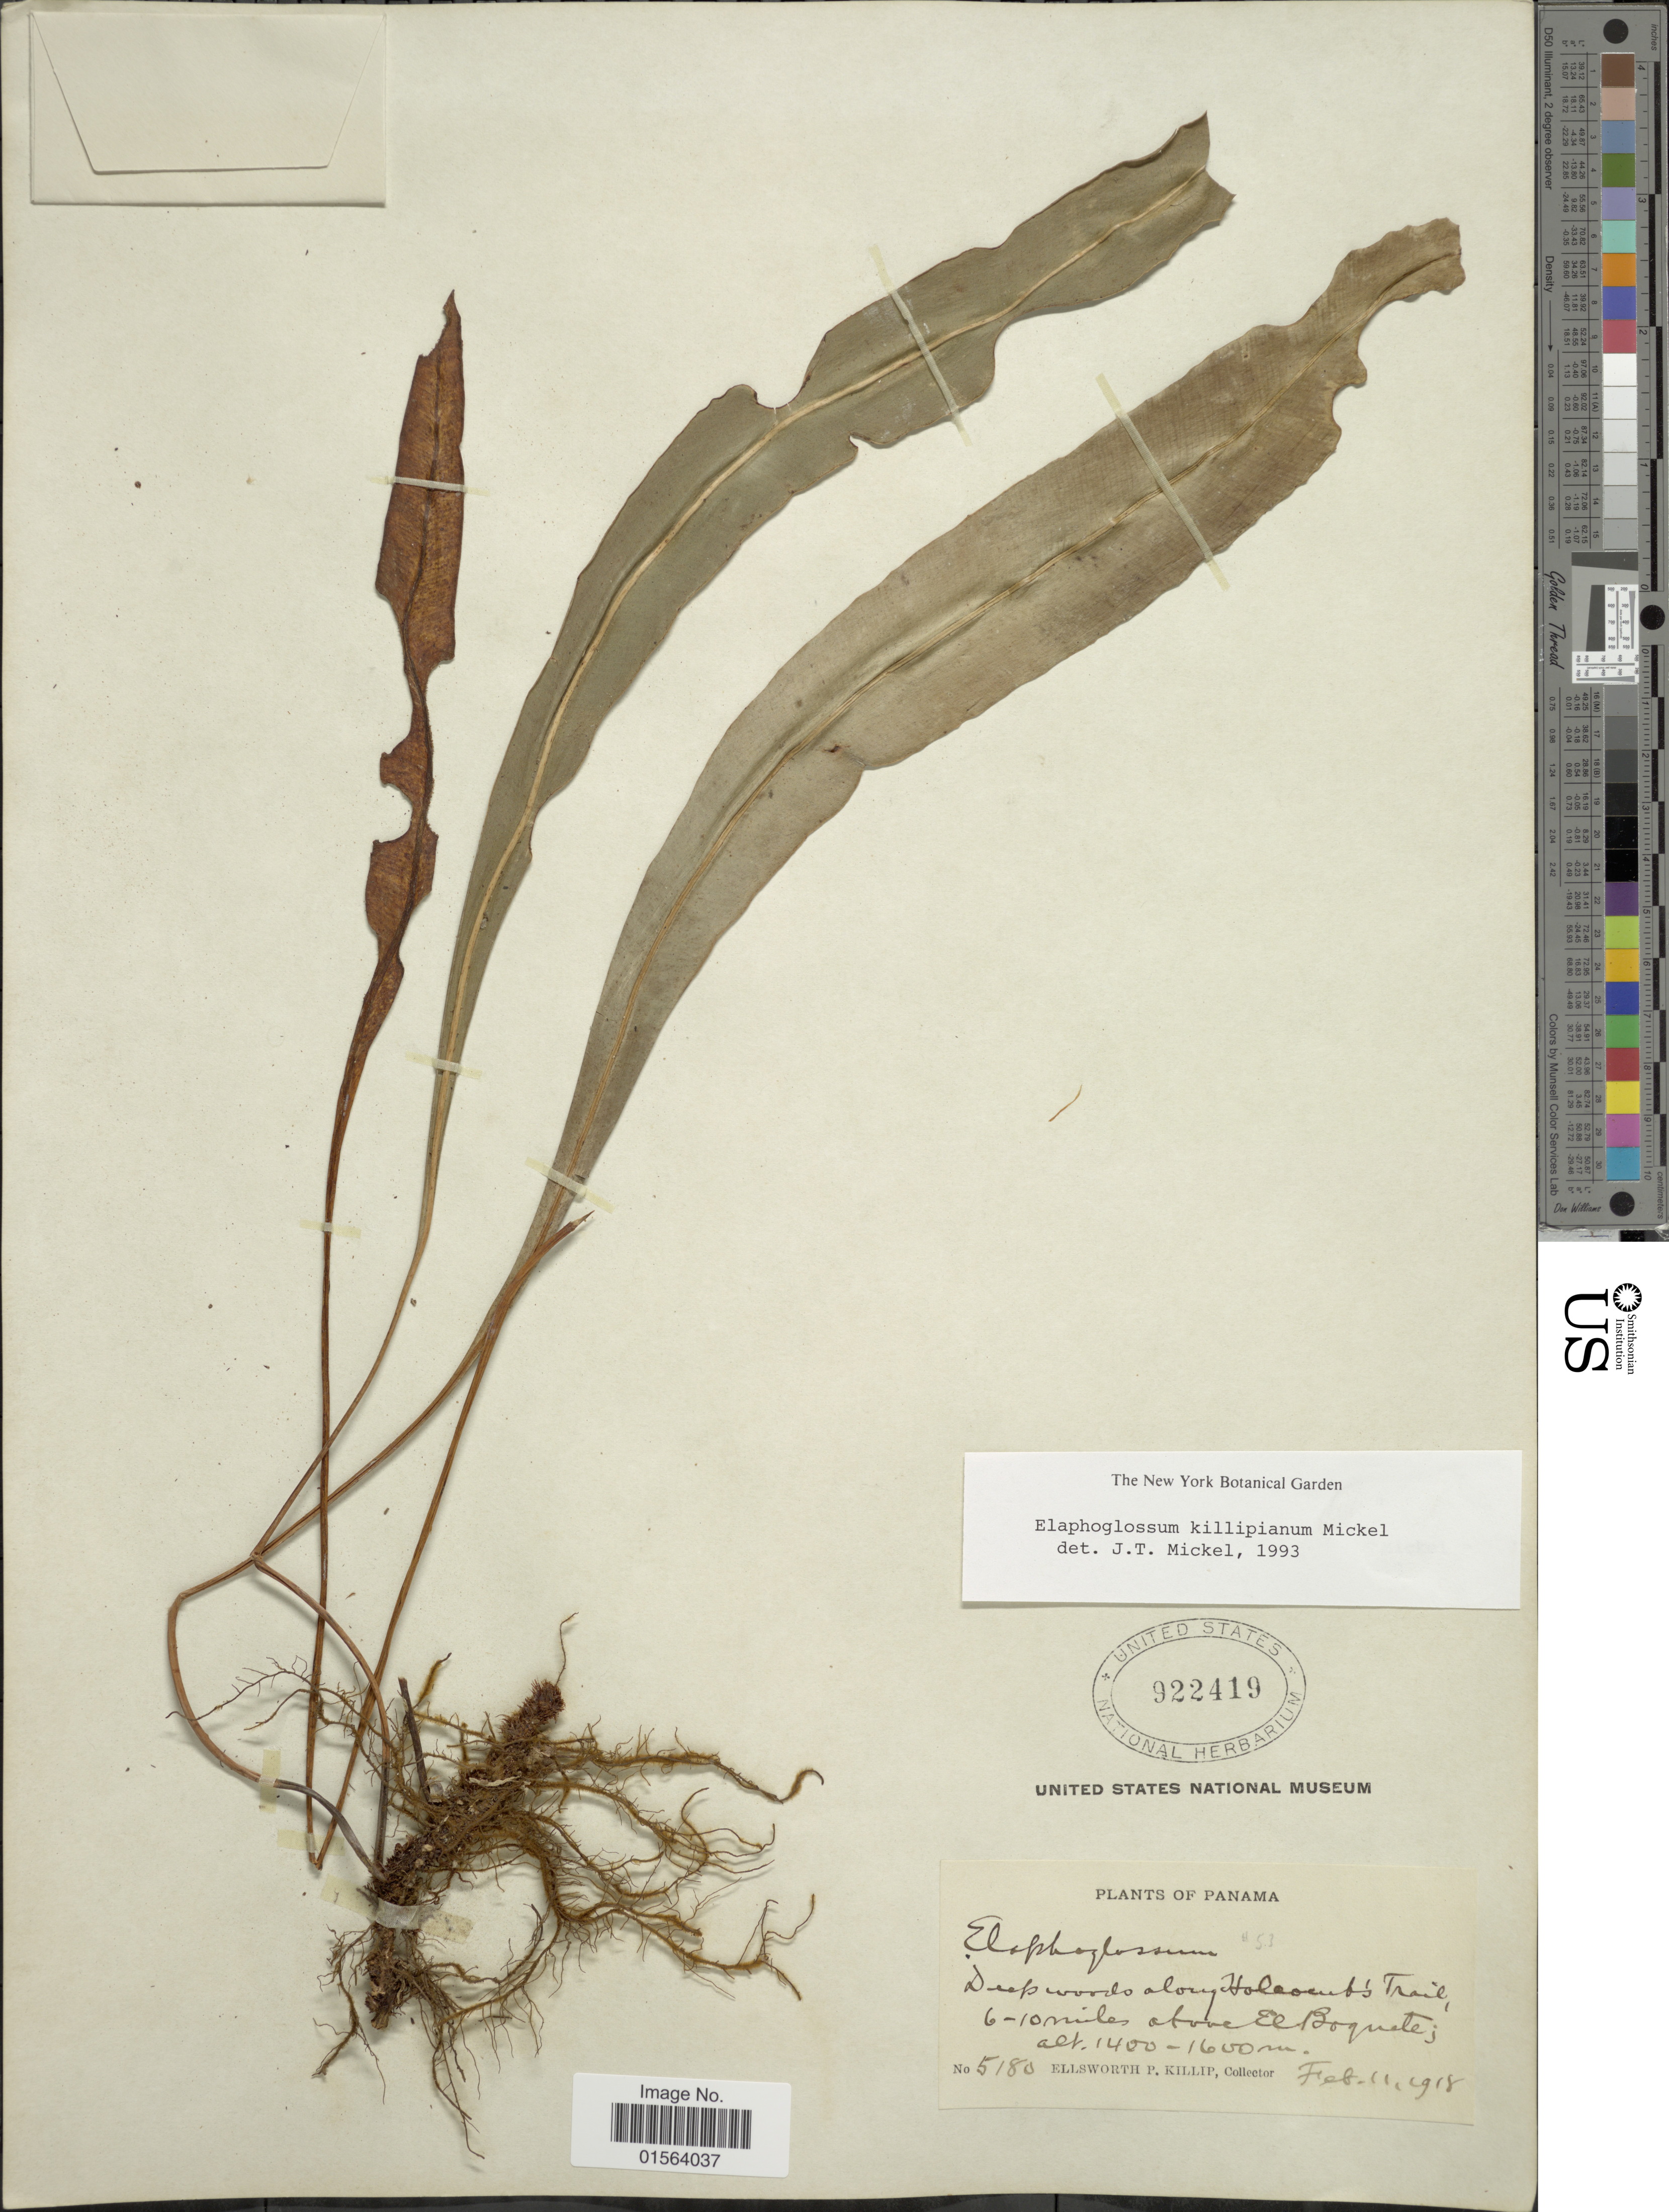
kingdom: Plantae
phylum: Tracheophyta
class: Polypodiopsida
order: Polypodiales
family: Dryopteridaceae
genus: Elaphoglossum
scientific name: Elaphoglossum killipianum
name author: Mickel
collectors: E. P. Killip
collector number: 5180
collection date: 1918-02-11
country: Panama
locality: Along Holcomb's Trail, 6-10 miles above El Boquete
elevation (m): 1400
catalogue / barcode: US 922419